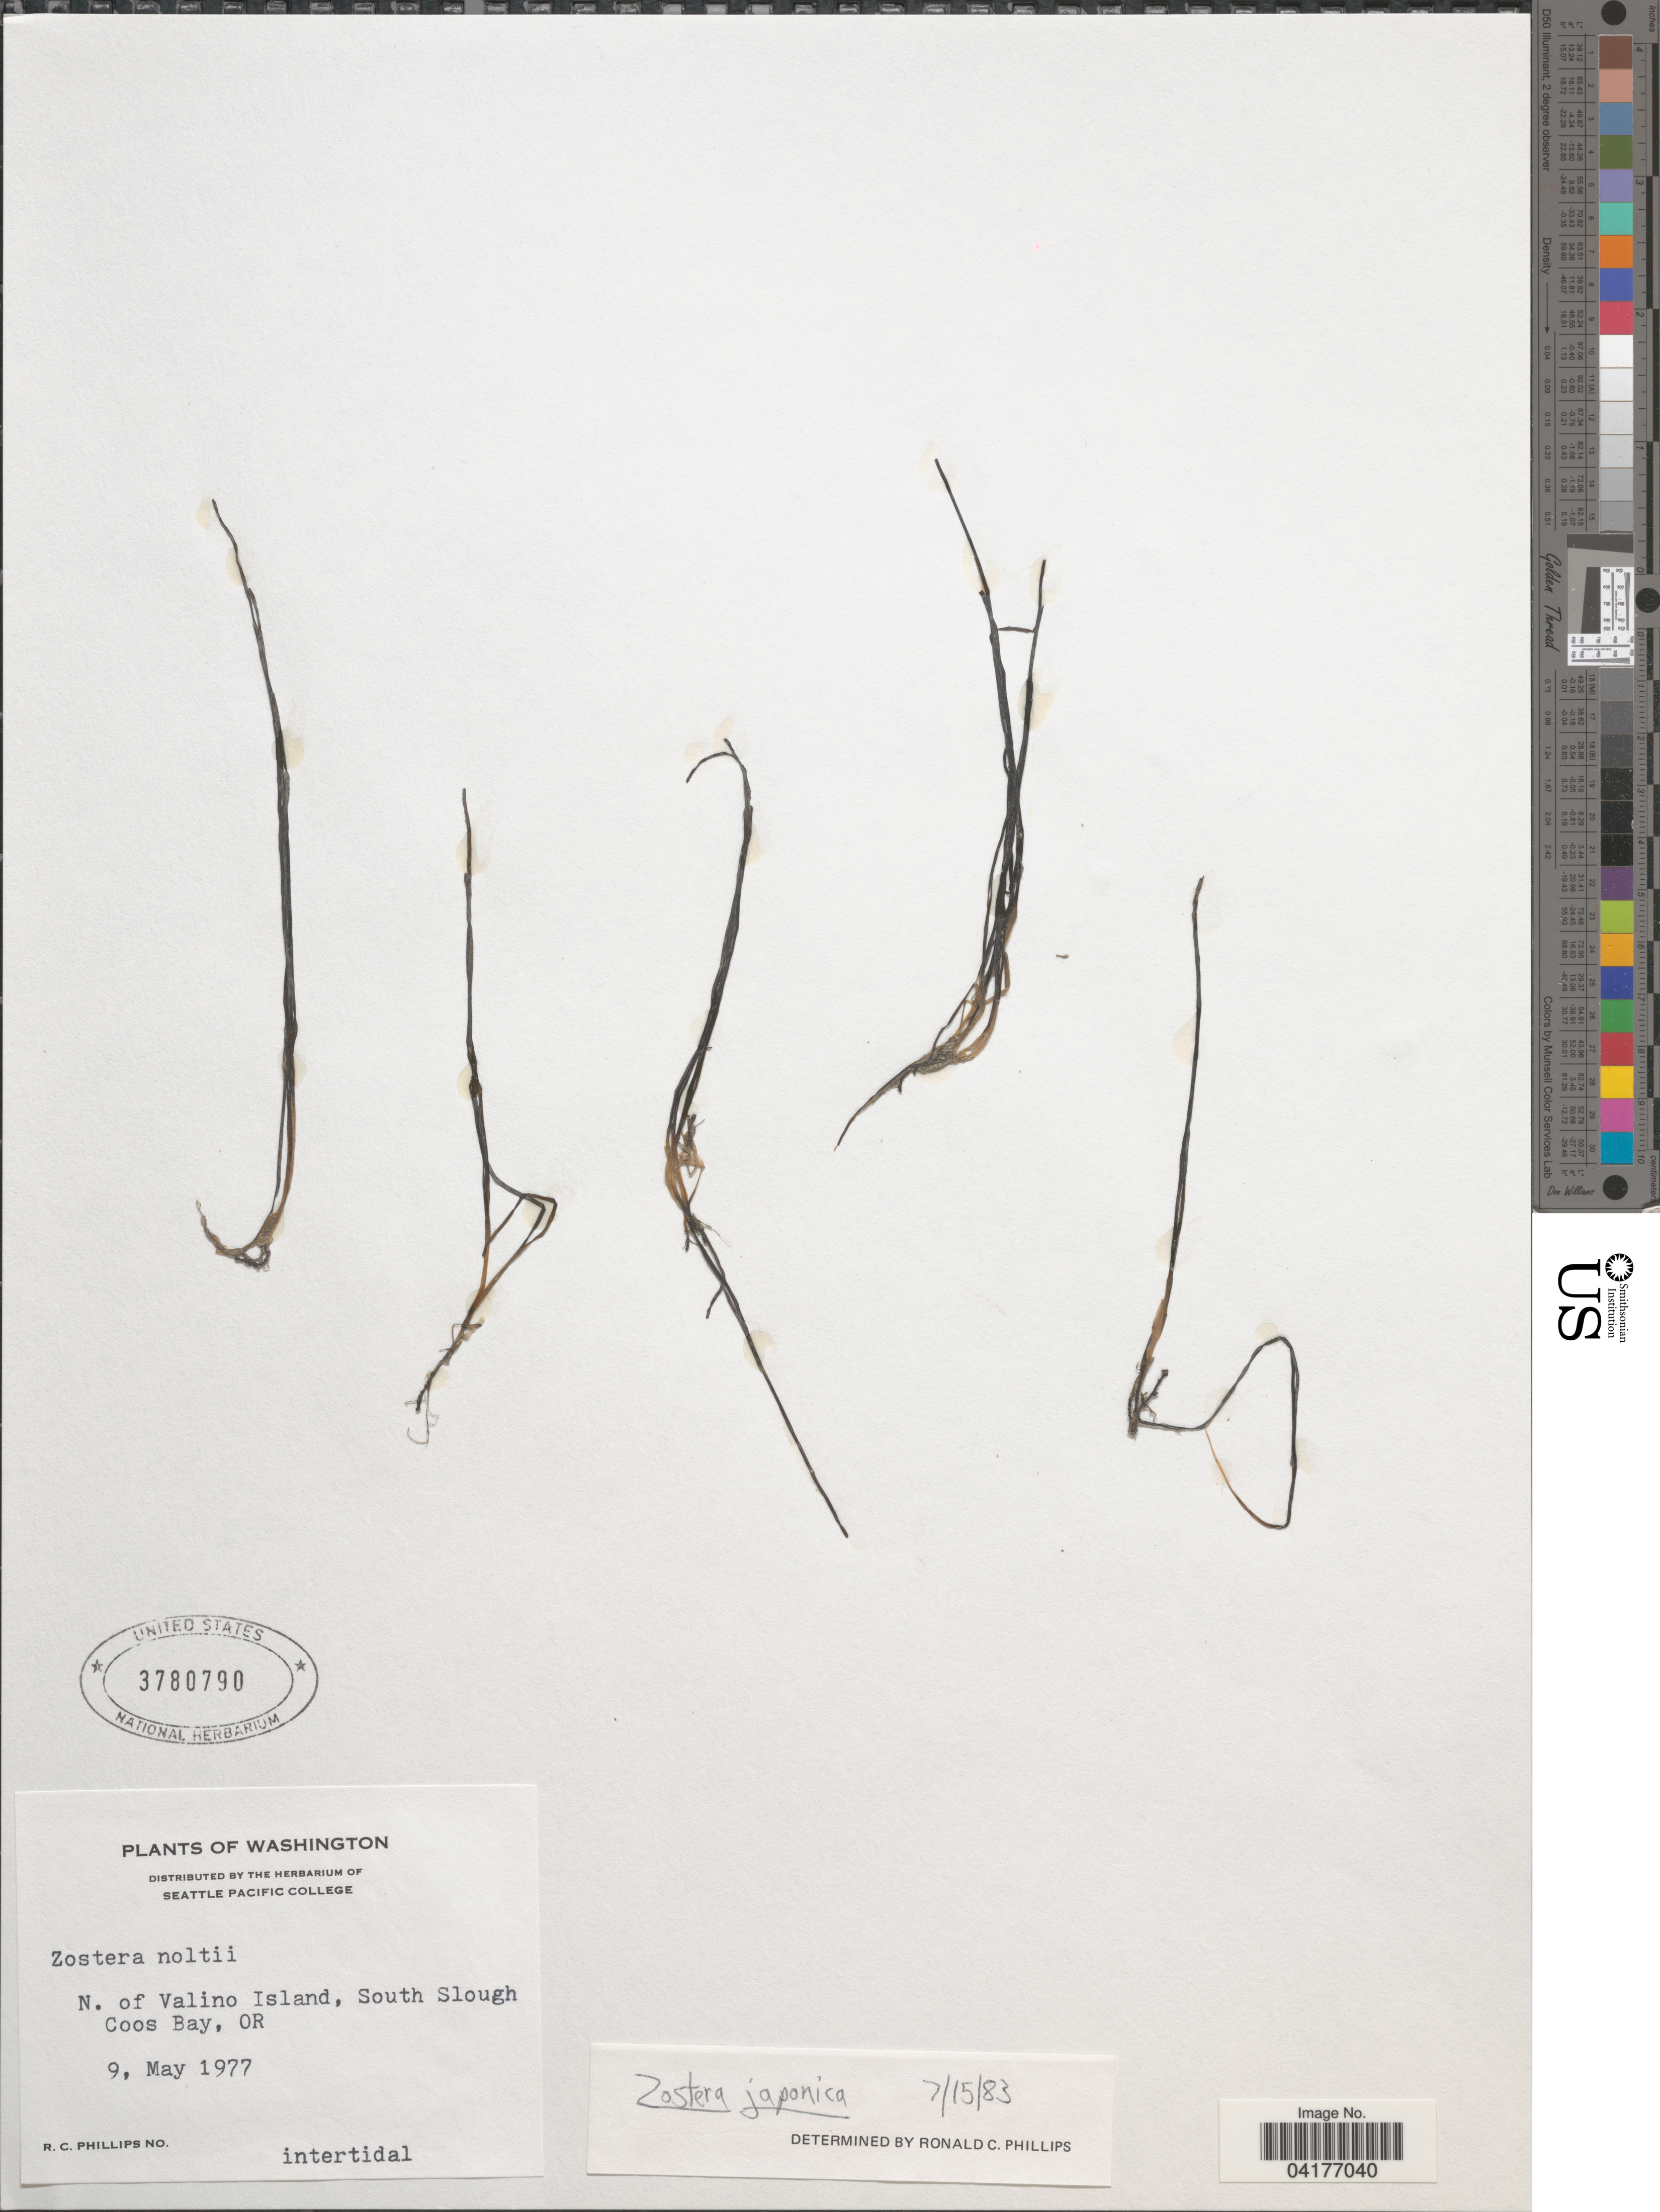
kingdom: Plantae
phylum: Tracheophyta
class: Liliopsida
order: Alismatales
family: Zosteraceae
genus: Zostera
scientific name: Zostera noltii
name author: Hornem.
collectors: R. C. Phillips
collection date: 1977-05-09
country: United States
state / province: Oregon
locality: N. of Valino Island, South Slough. Coos Bay, OR.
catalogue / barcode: US 3780790